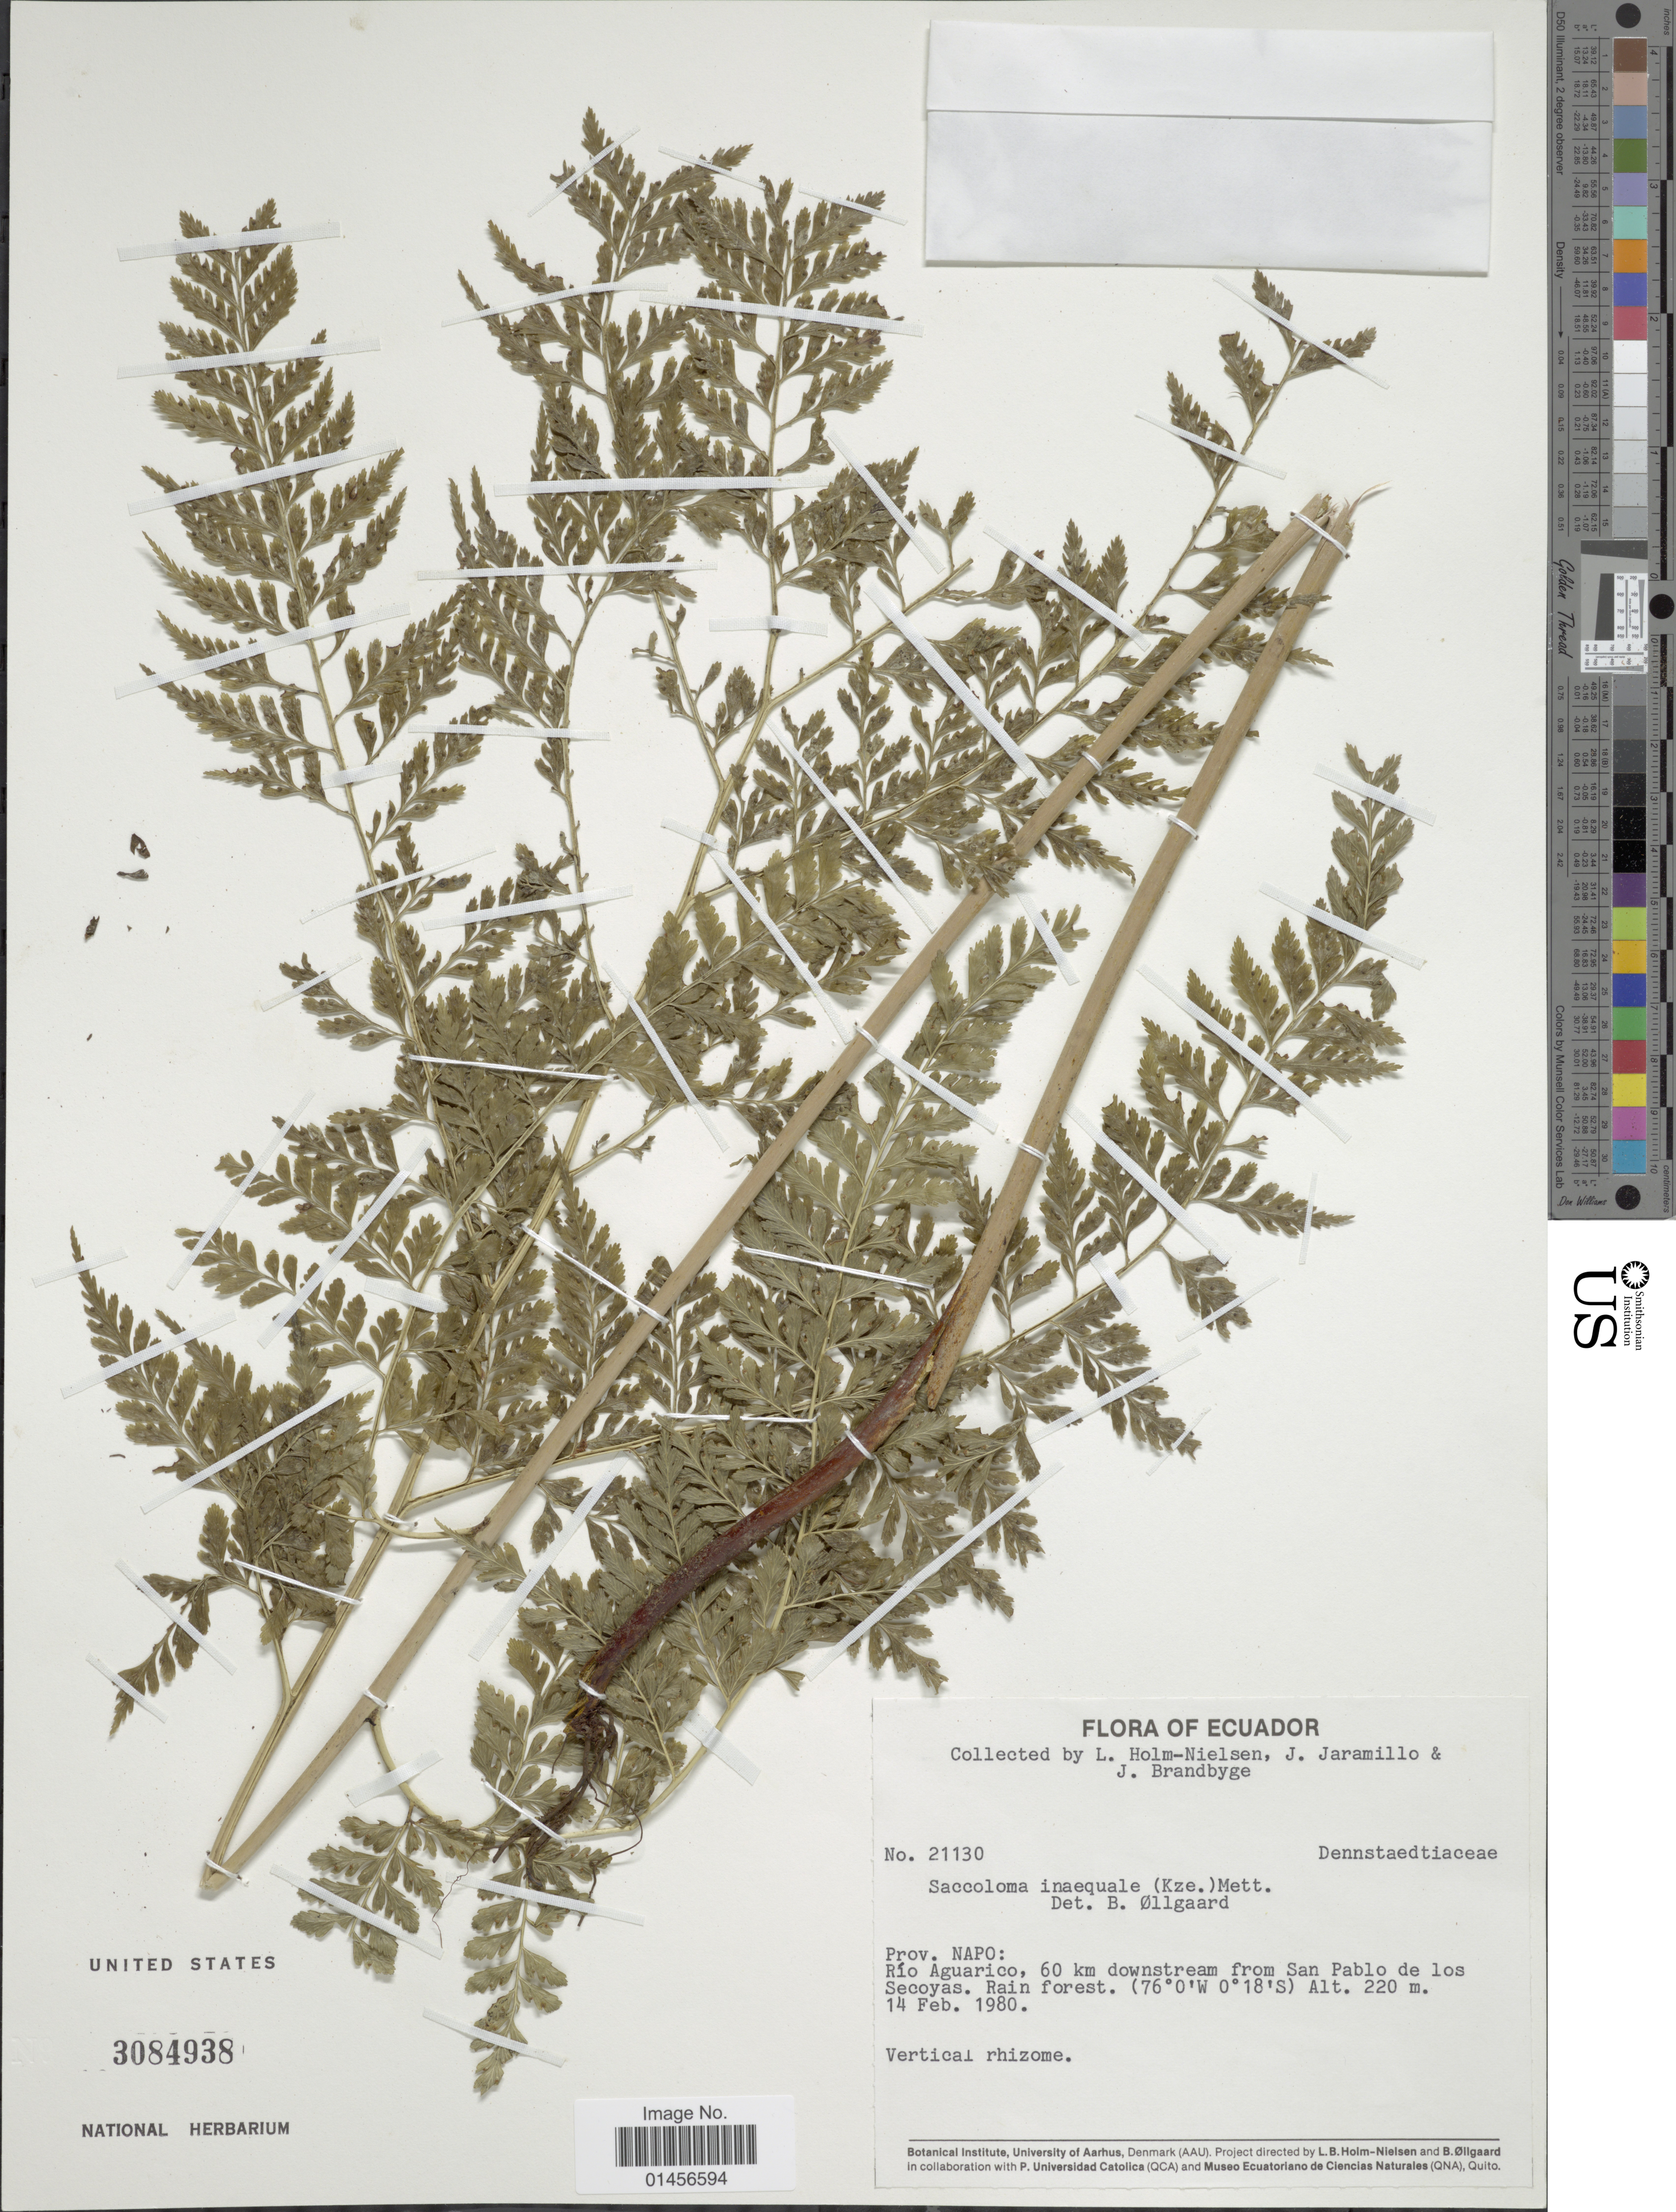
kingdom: Plantae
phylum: Tracheophyta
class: Polypodiopsida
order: Polypodiales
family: Saccolomataceae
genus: Saccoloma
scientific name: Saccoloma inaequale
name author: (Kunze) Mett.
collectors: L. B. Holm-Nielsen, Jaramillo, -- & J. Brandbyge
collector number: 21130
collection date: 1980-02-14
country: Ecuador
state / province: Napo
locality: Río Aguarico, 60 km downstream from San Pablo de Los Secoyas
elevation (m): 220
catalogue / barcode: US 3084938